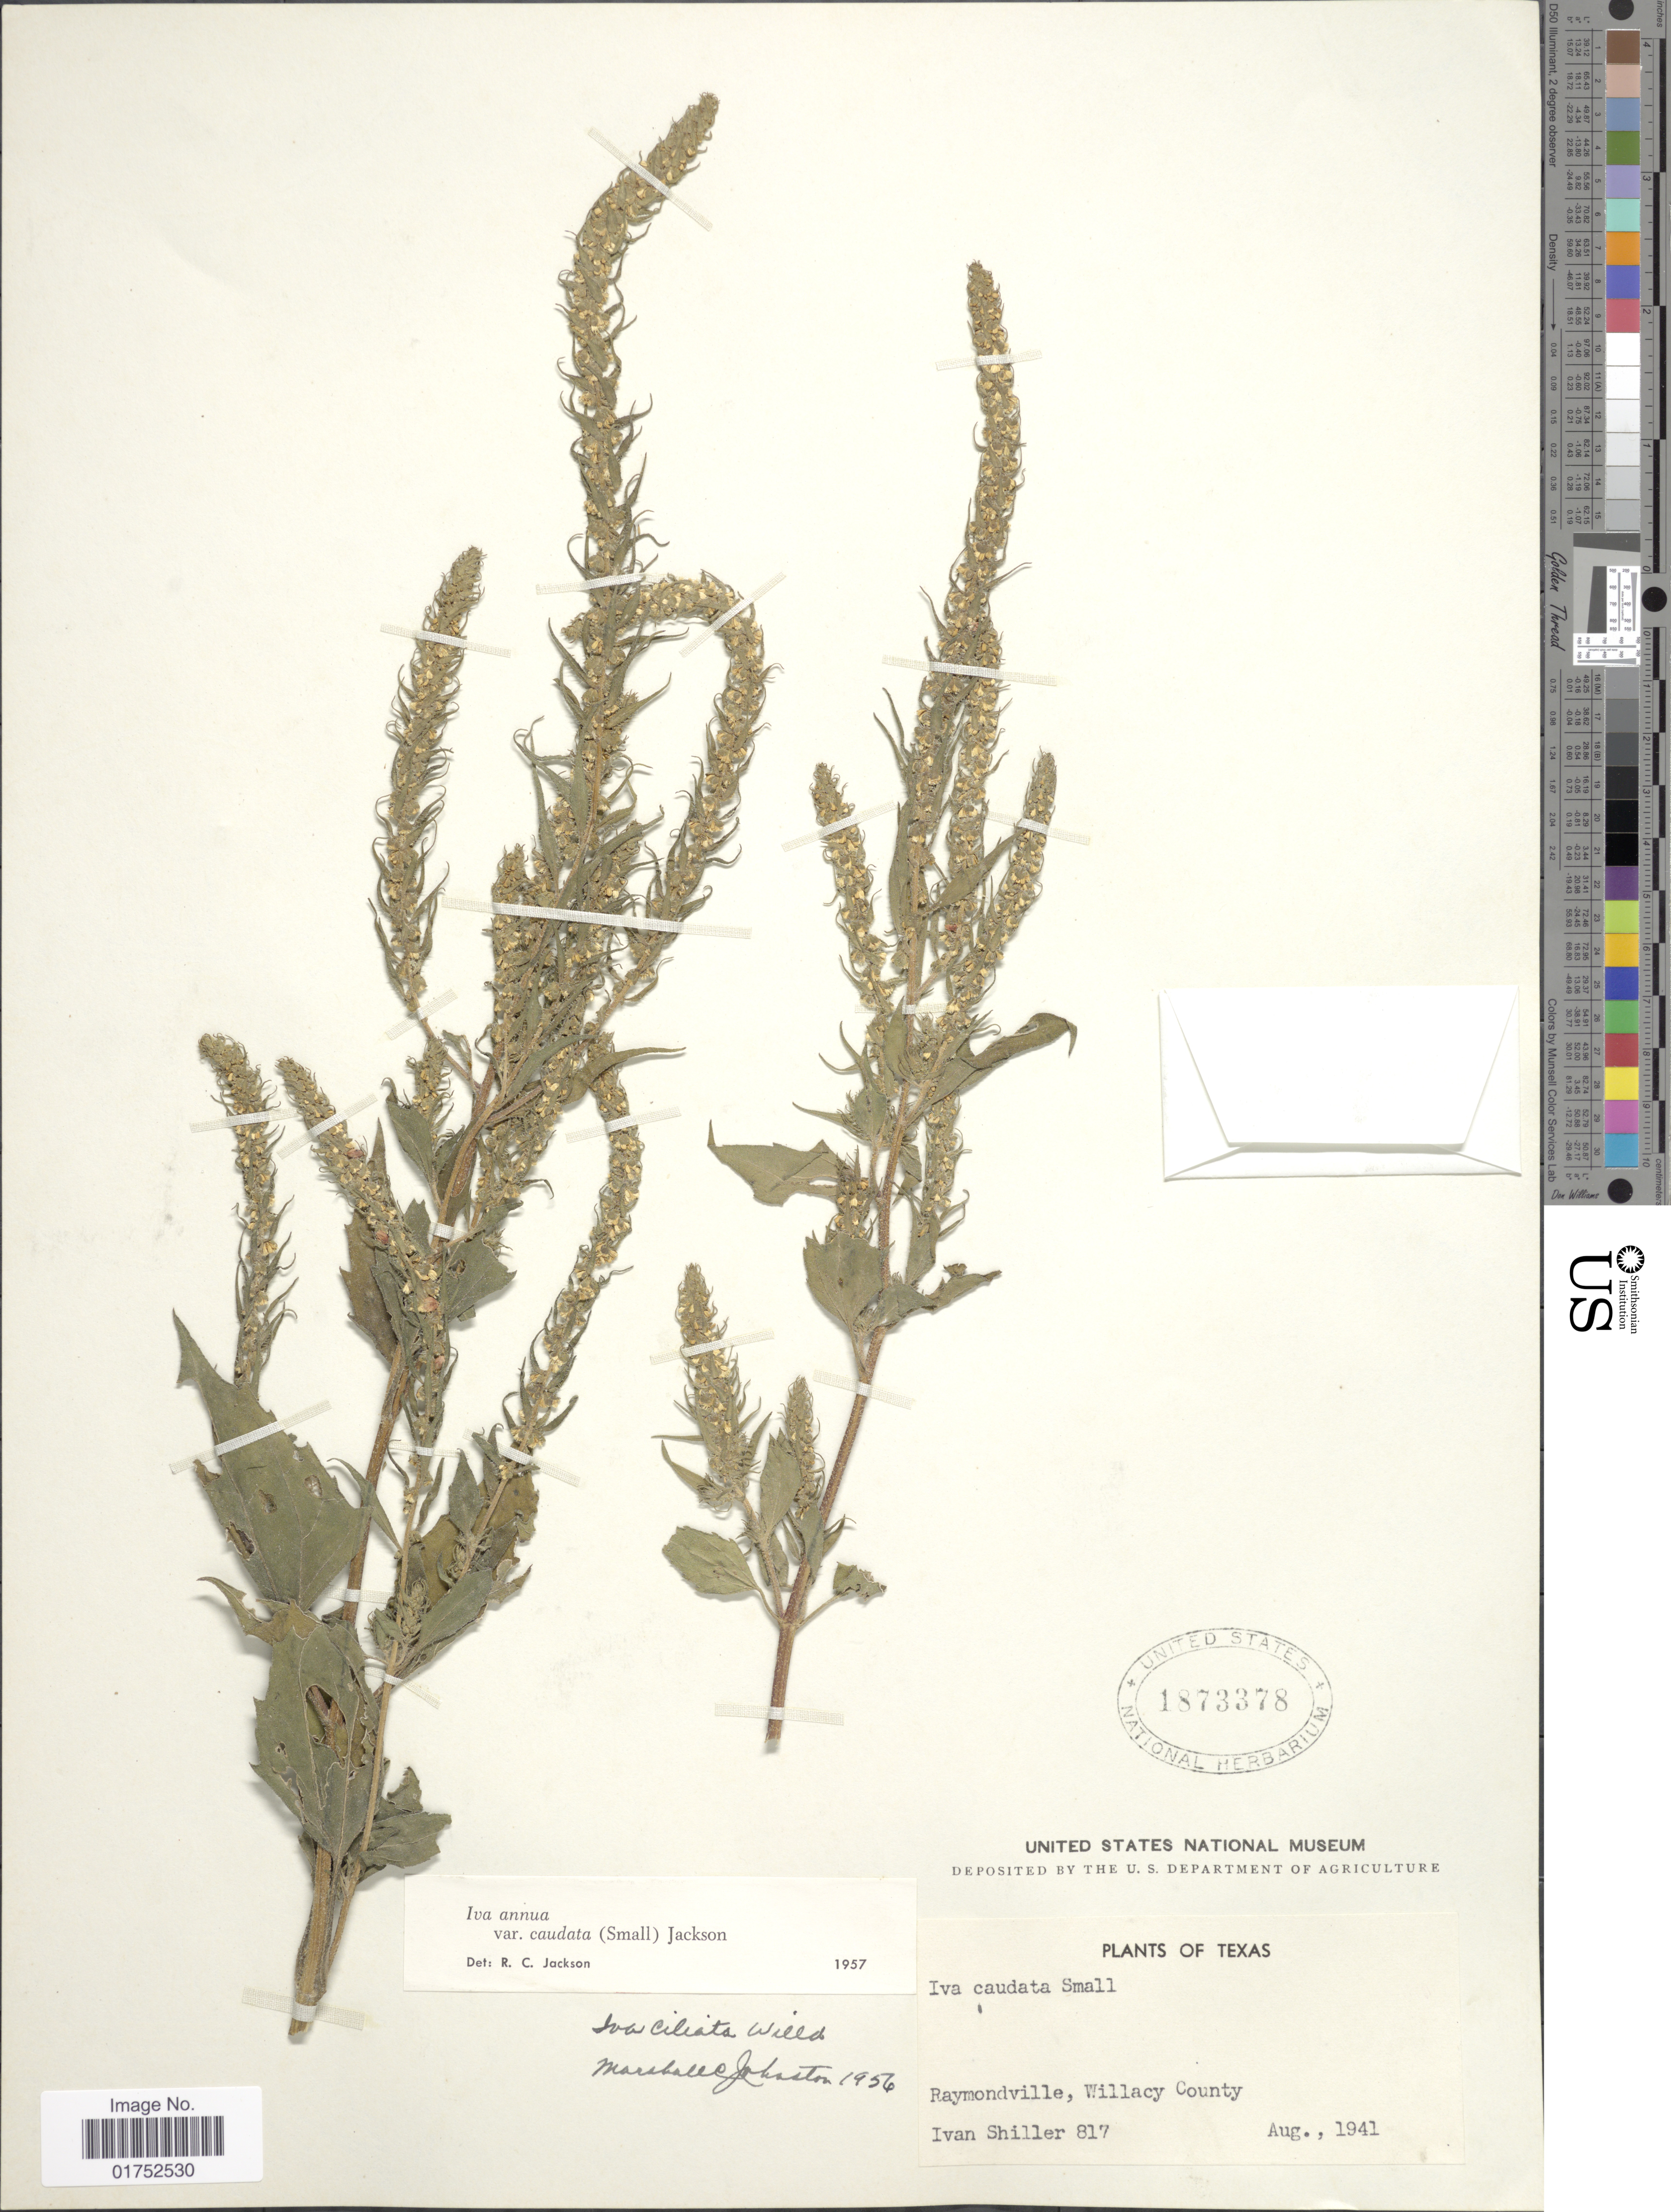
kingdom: Plantae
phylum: Tracheophyta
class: Magnoliopsida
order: Asterales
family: Asteraceae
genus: Iva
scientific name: Iva annua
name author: L.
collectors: I. Shiller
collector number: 817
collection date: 1941-08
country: United States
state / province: Texas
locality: Raymondville, Willacy County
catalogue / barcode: US 1873378